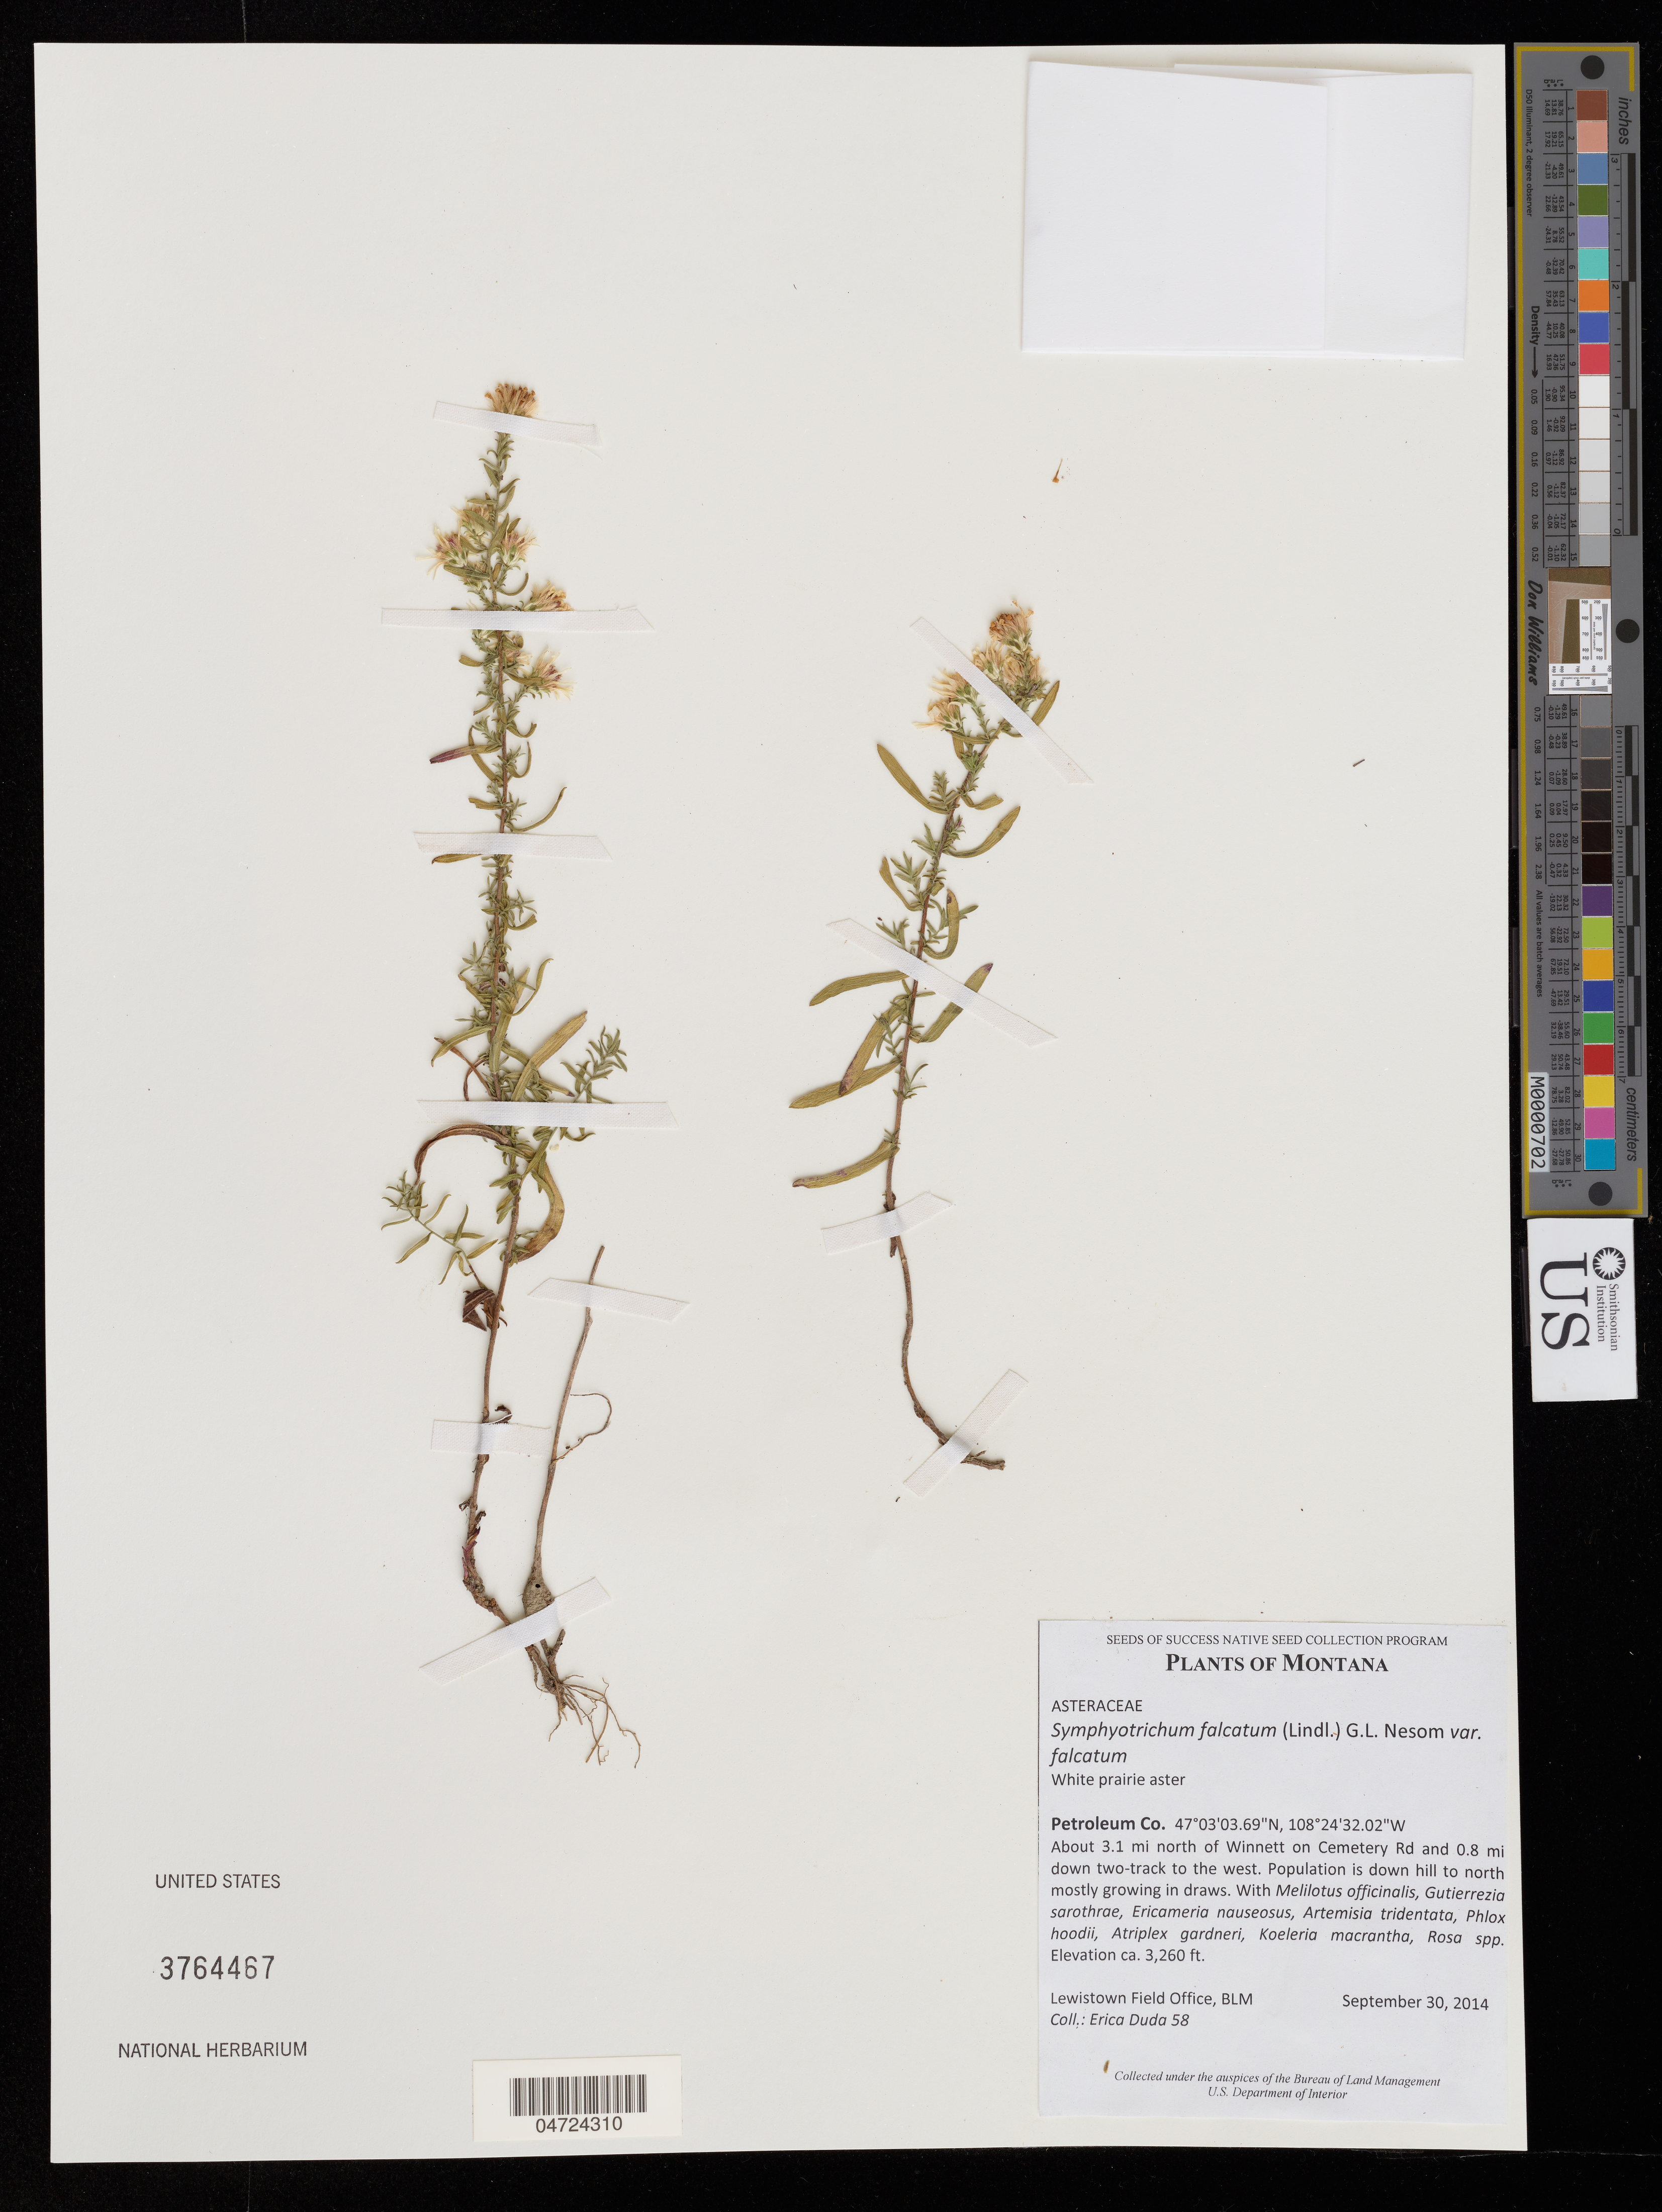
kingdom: Plantae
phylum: Tracheophyta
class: Magnoliopsida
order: Asterales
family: Asteraceae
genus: Symphyotrichum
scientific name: Symphyotrichum falcatum var. falcatum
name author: (Lindl. ex Lindl.) G.L. Nesom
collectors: E. Duda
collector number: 58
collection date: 2014-09-30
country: United States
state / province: Montana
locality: Petroleum Co. About 3.1 mi north of Winnett on Cemetery Rd and 0.8 mi down two-track to the west. Population is down hill to north mostly growing in draws.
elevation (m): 994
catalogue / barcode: US 3764467